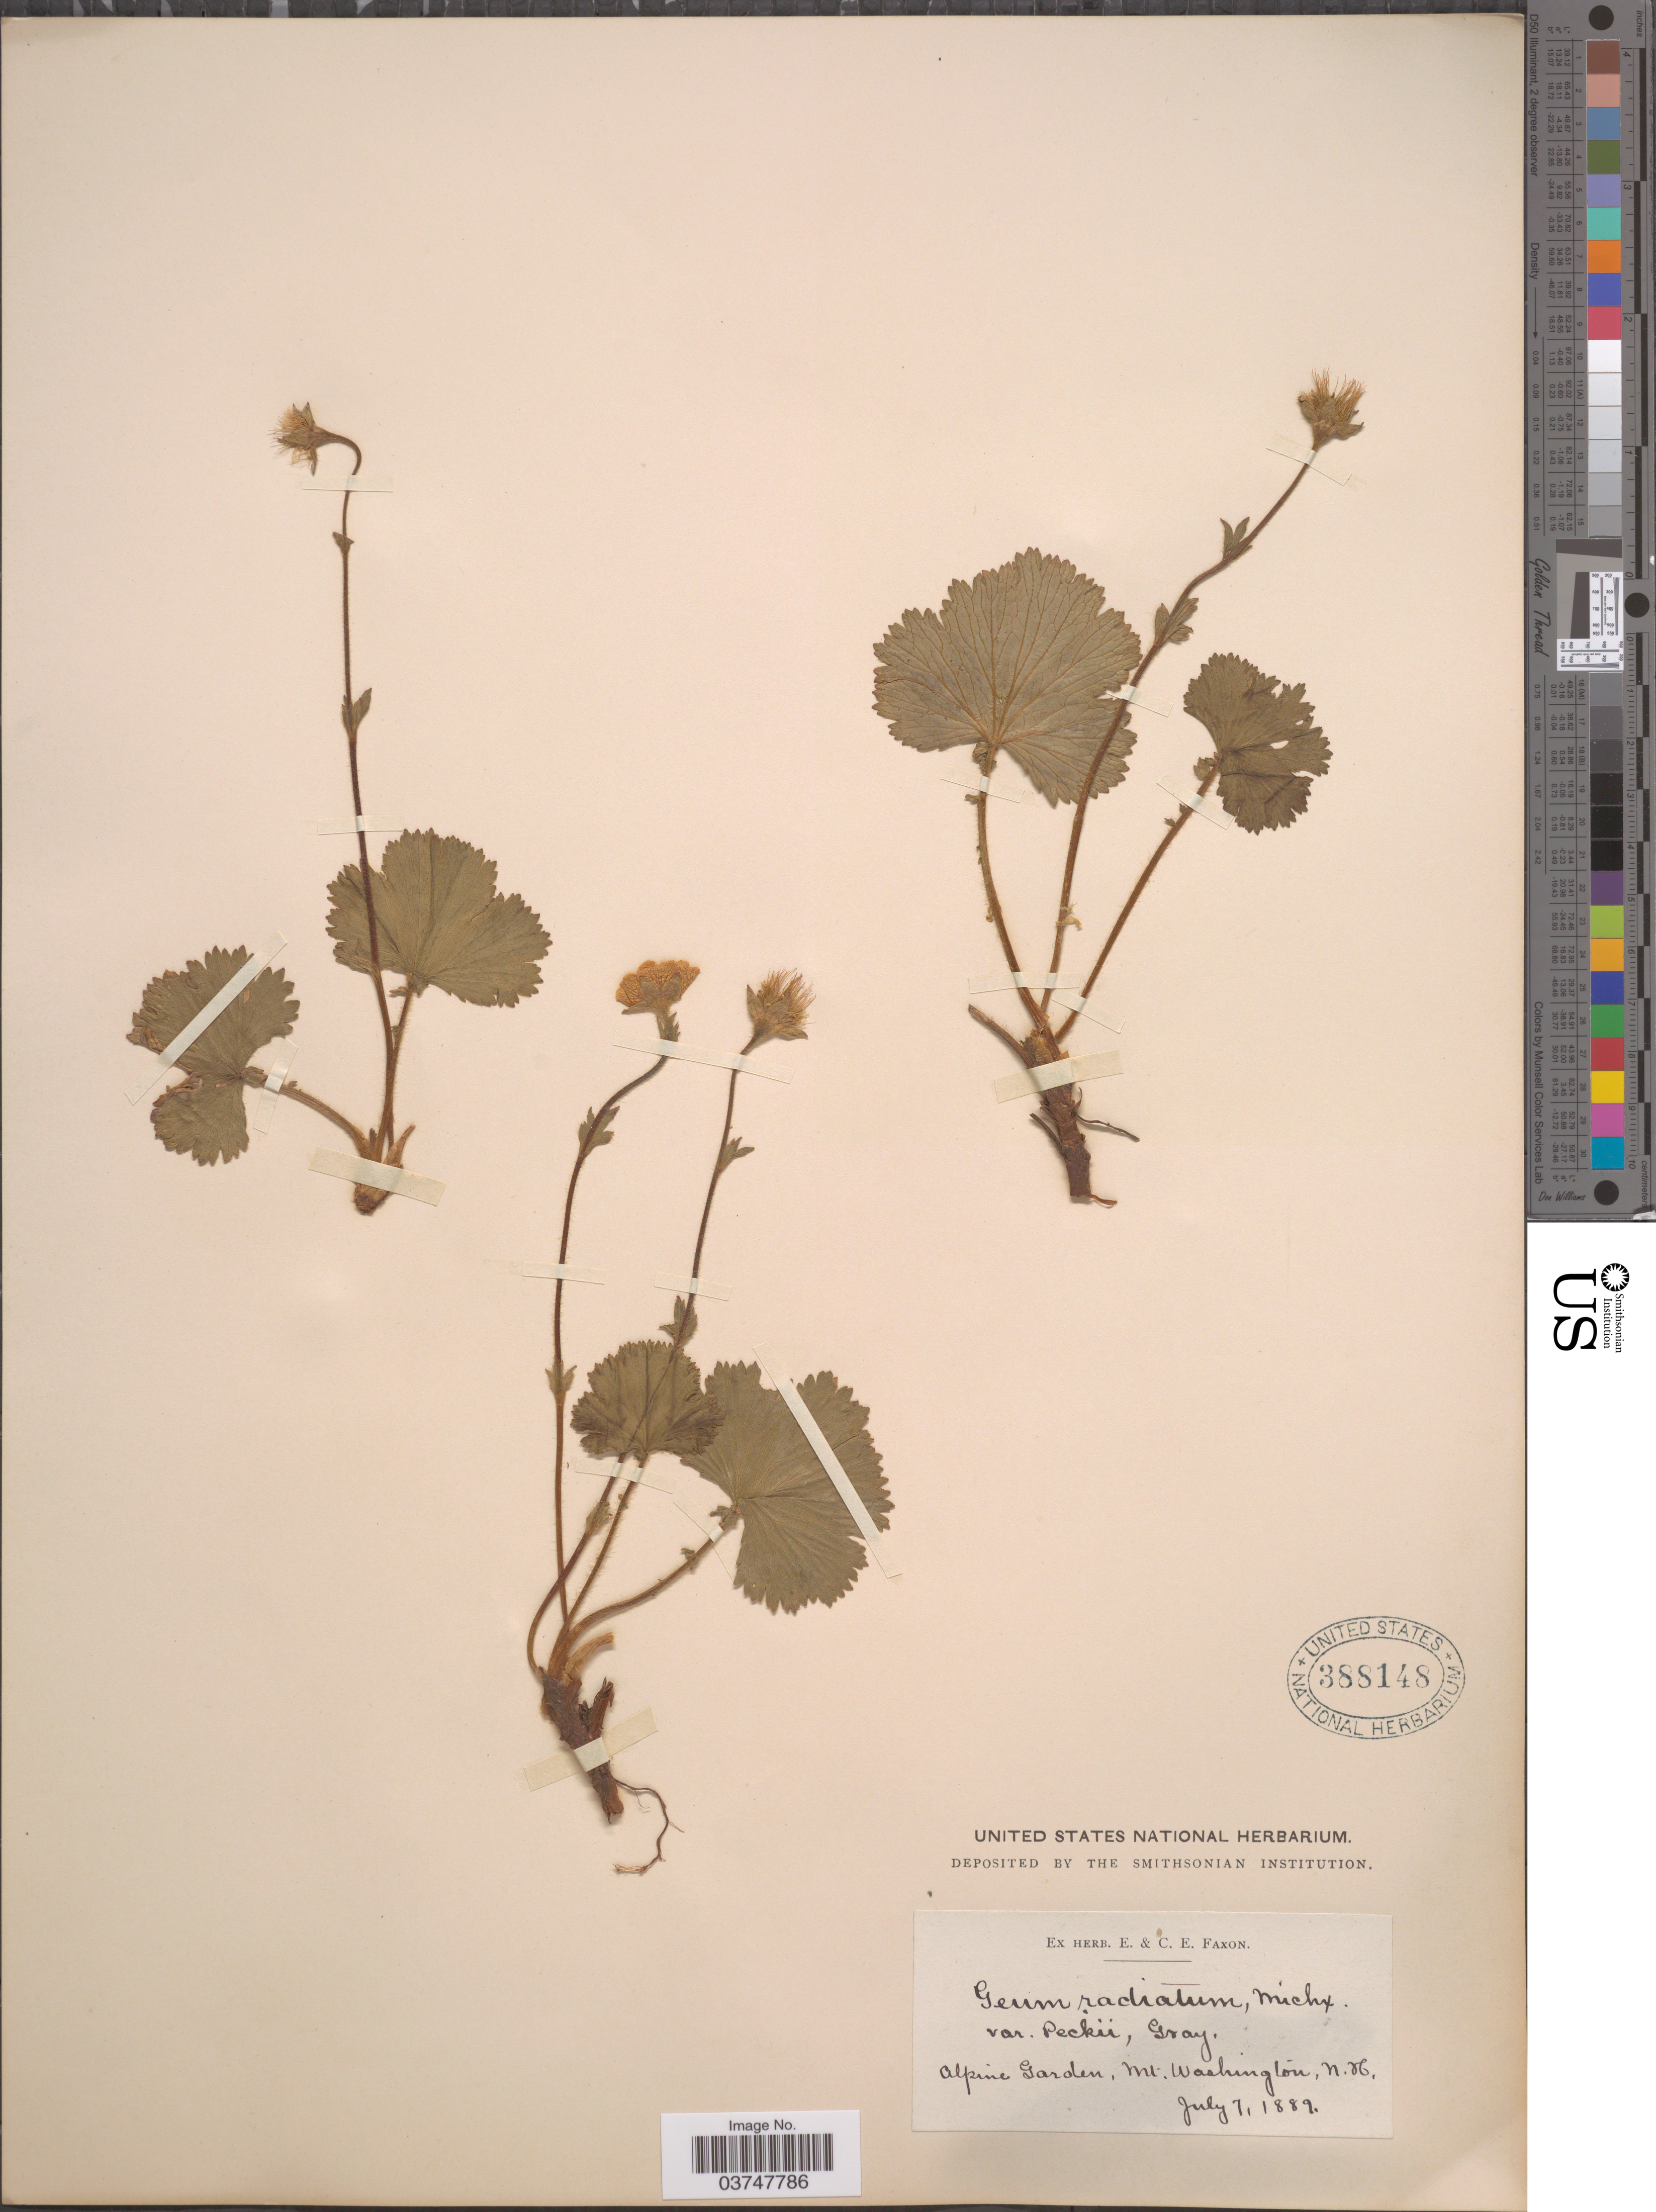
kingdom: Plantae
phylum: Tracheophyta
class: Magnoliopsida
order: Rosales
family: Rosaceae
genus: Geum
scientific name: Geum peckii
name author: Pursh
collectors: ex herb. E. & C.E. Faxon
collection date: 1889-07-07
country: United States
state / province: New Hampshire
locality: Alpine Garden, Mt. Washington.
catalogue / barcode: US 388148